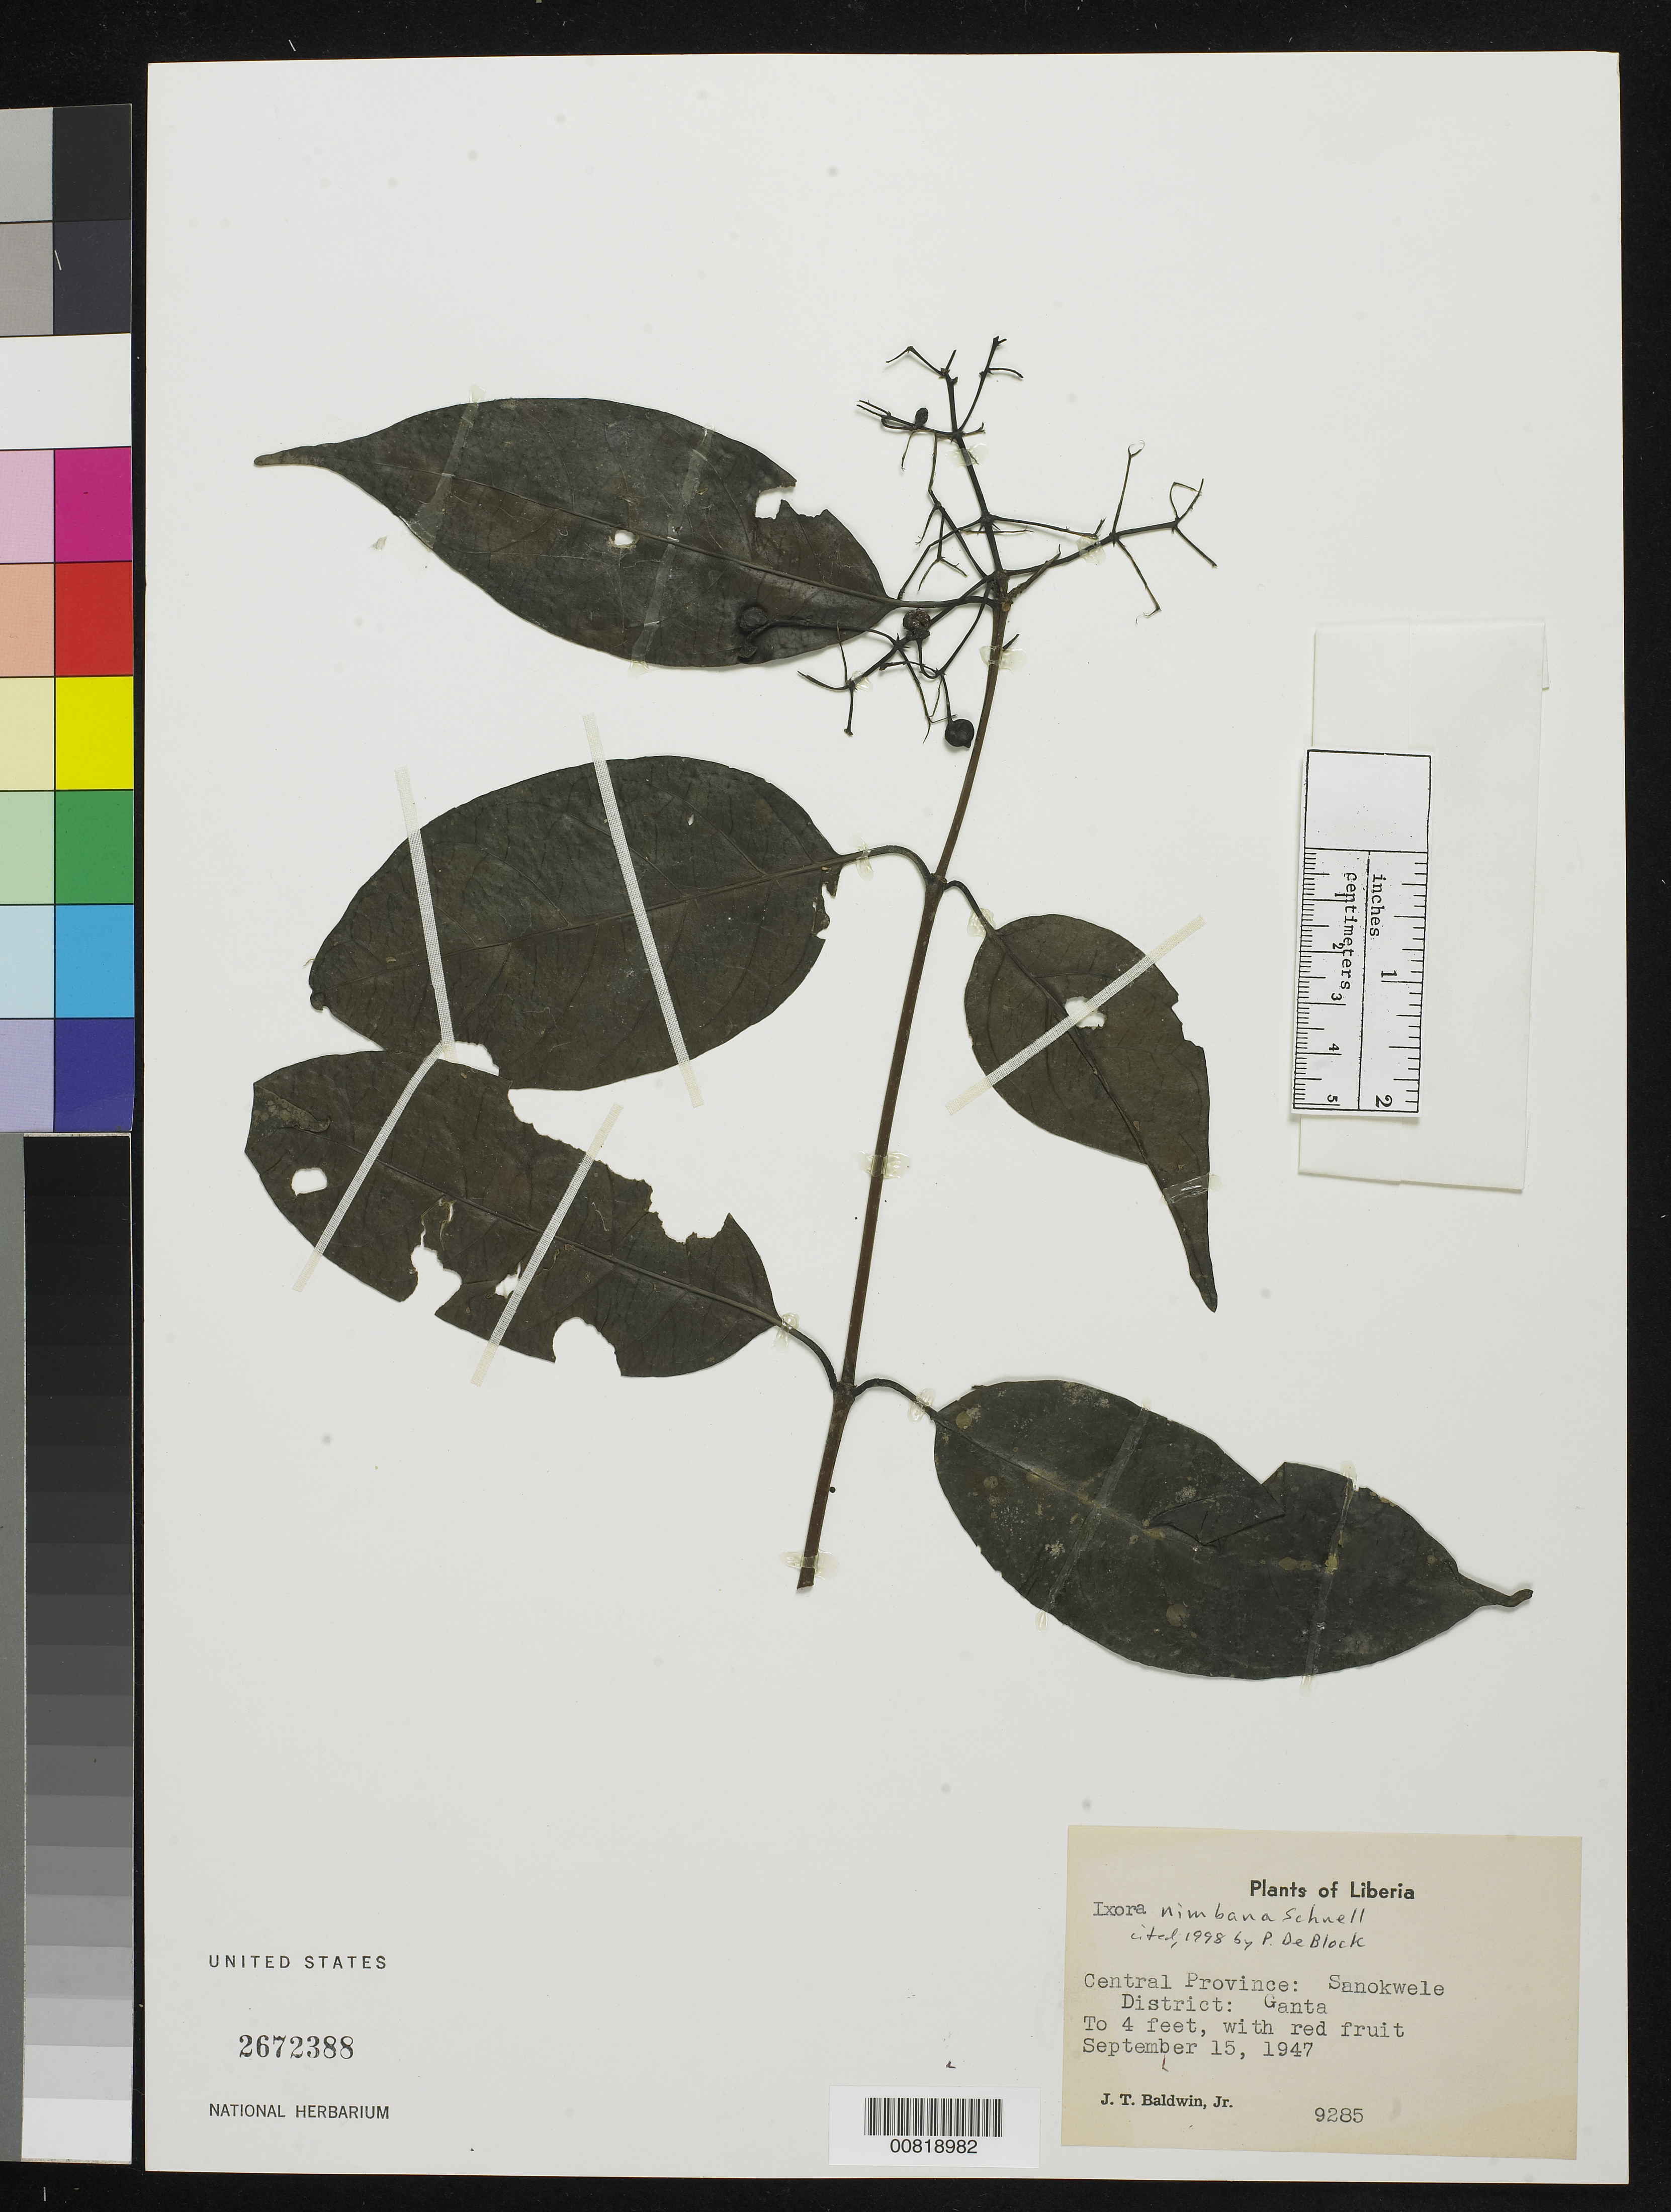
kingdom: Plantae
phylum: Tracheophyta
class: Magnoliopsida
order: Gentianales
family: Rubiaceae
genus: Ixora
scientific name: Ixora nimbana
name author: Schnell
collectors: J. T. Baldwin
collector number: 9285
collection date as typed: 15 Sep 1947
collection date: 1947-09-15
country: Liberia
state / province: Nimba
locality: Central Province: Sanokwele District, Ganta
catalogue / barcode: US 2672388